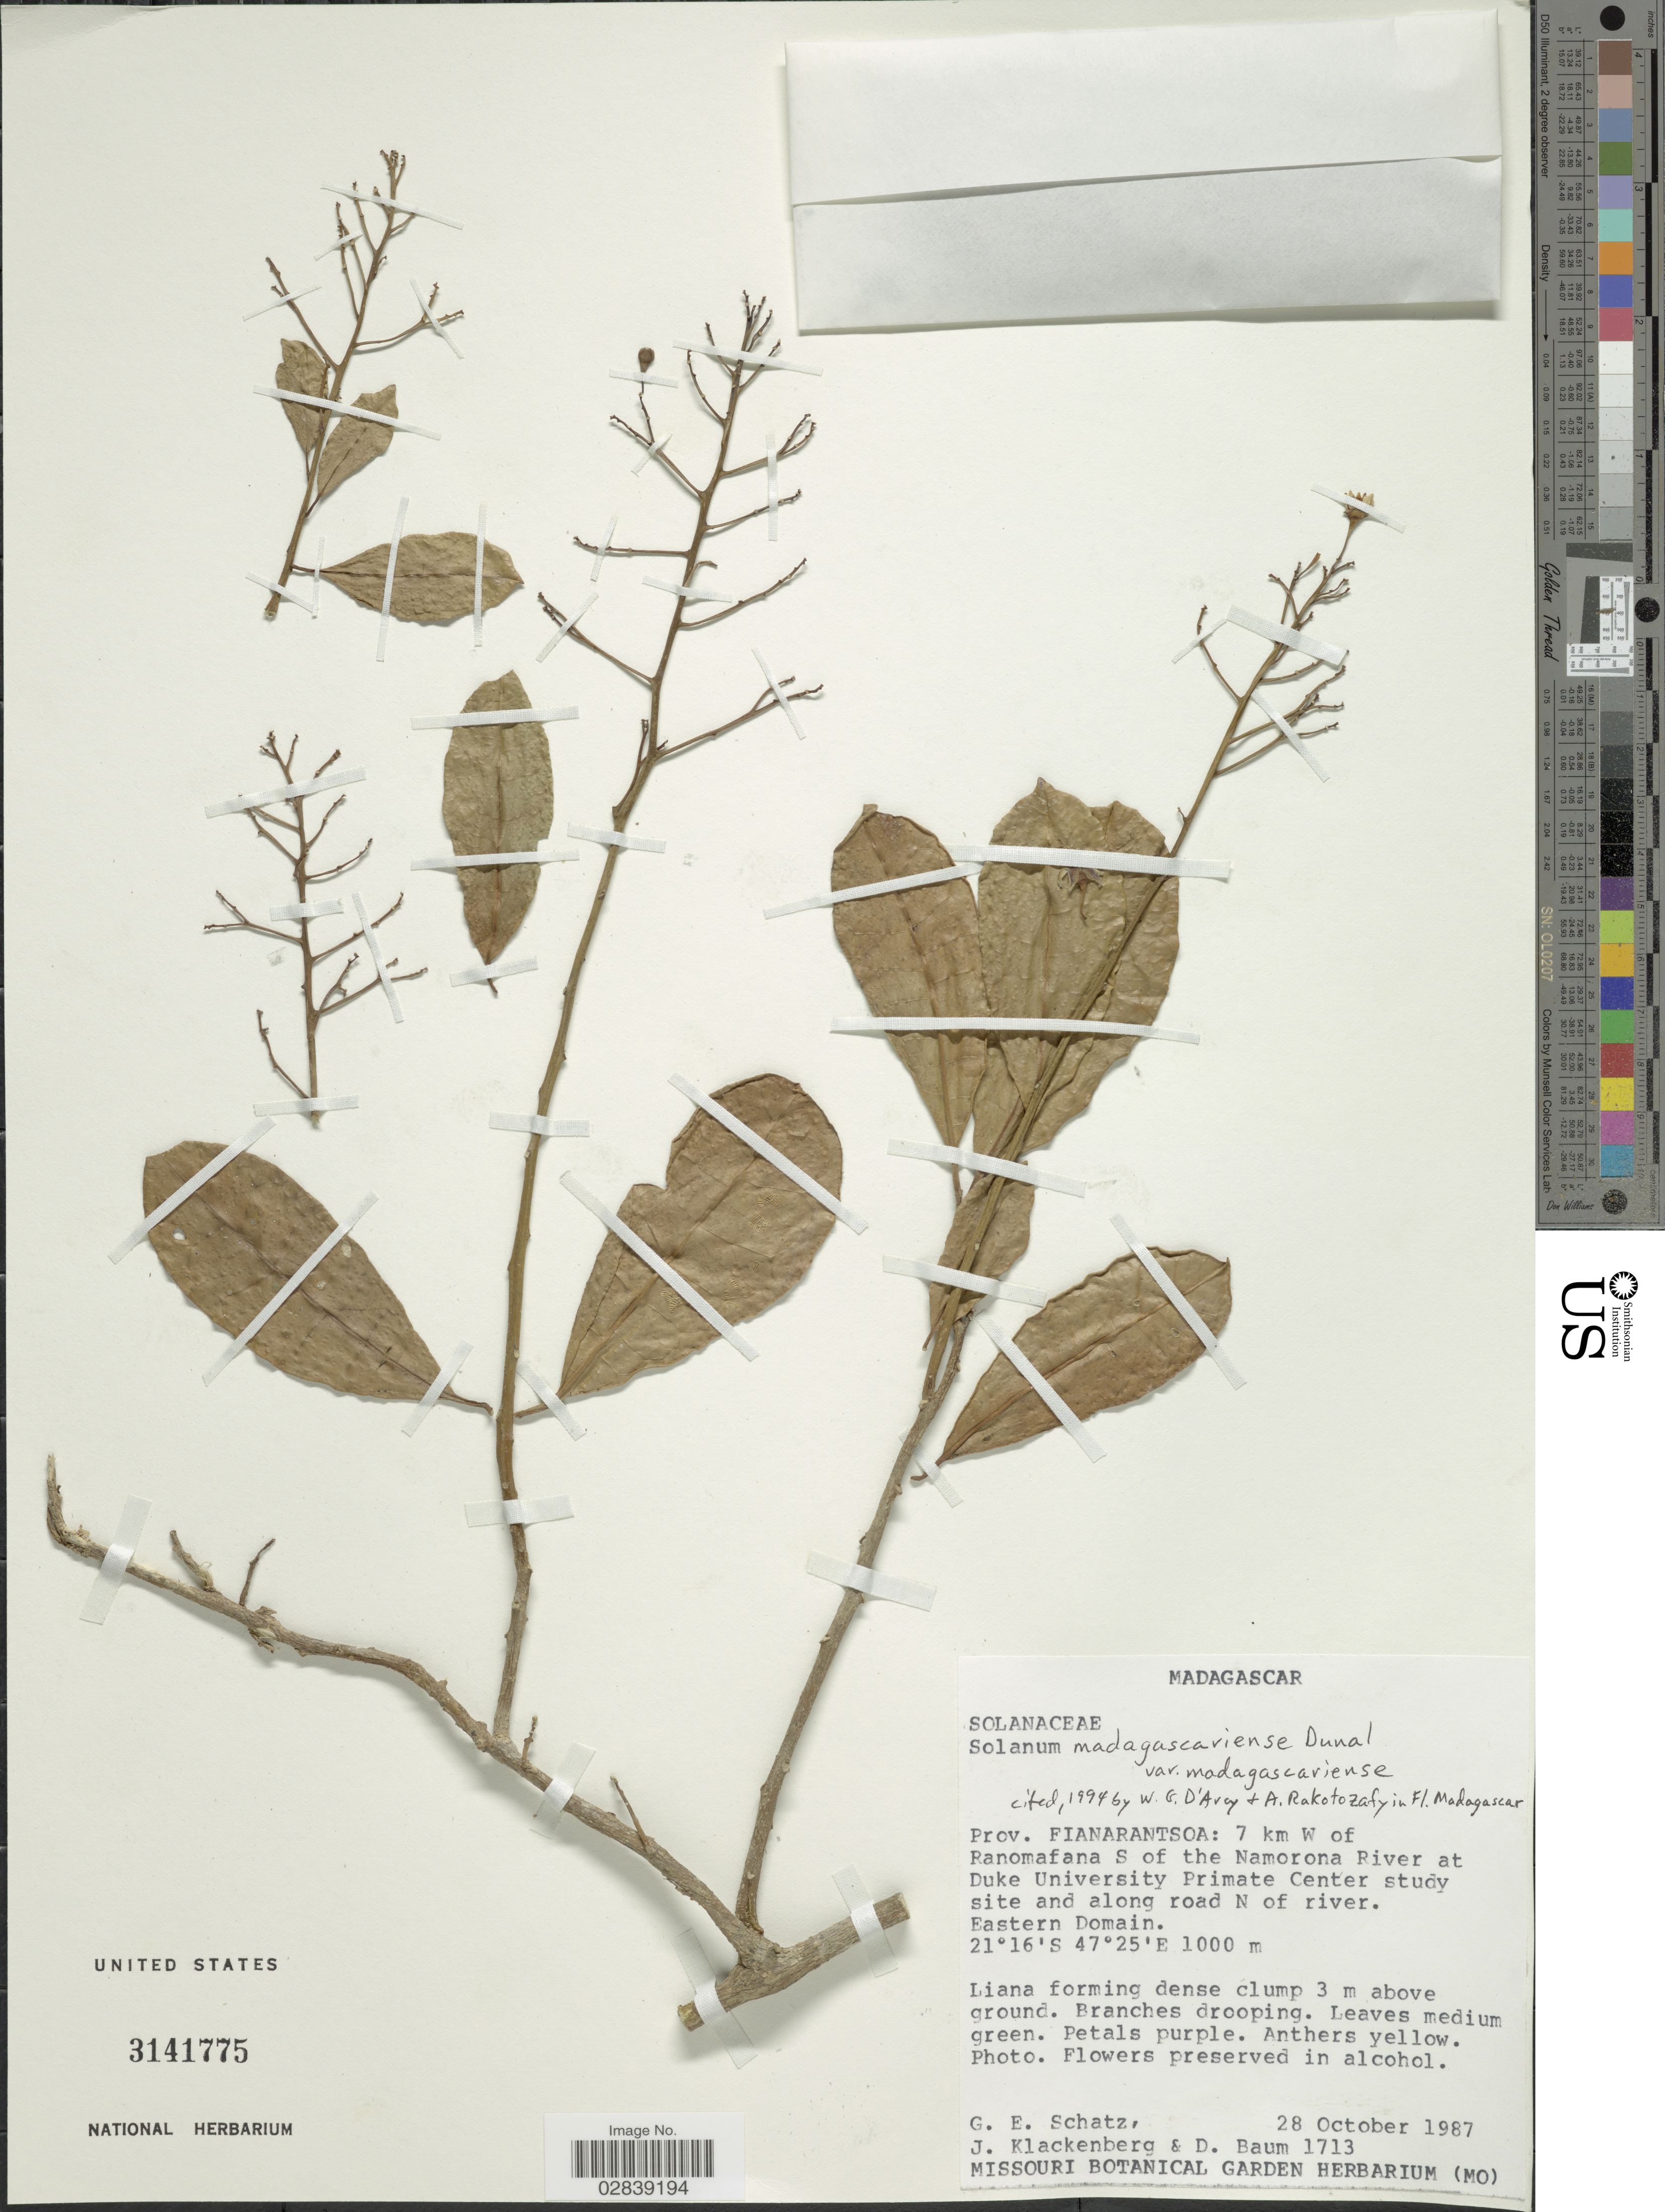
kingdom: Plantae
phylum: Tracheophyta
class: Magnoliopsida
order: Solanales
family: Solanaceae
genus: Solanum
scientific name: Solanum madagascariense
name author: Dunal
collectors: G. Schatz, J. Klackenberg & D. Baum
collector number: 1713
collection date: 1987-10-28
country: Madagascar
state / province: Vatovavy Fitovinany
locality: Prov. Fianarantsoa: 7 km W of Ranomafana S of the Namorona River at Duke University Primate Center study site and along road N of river. Eastern Domain.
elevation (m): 1000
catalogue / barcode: US 3141775